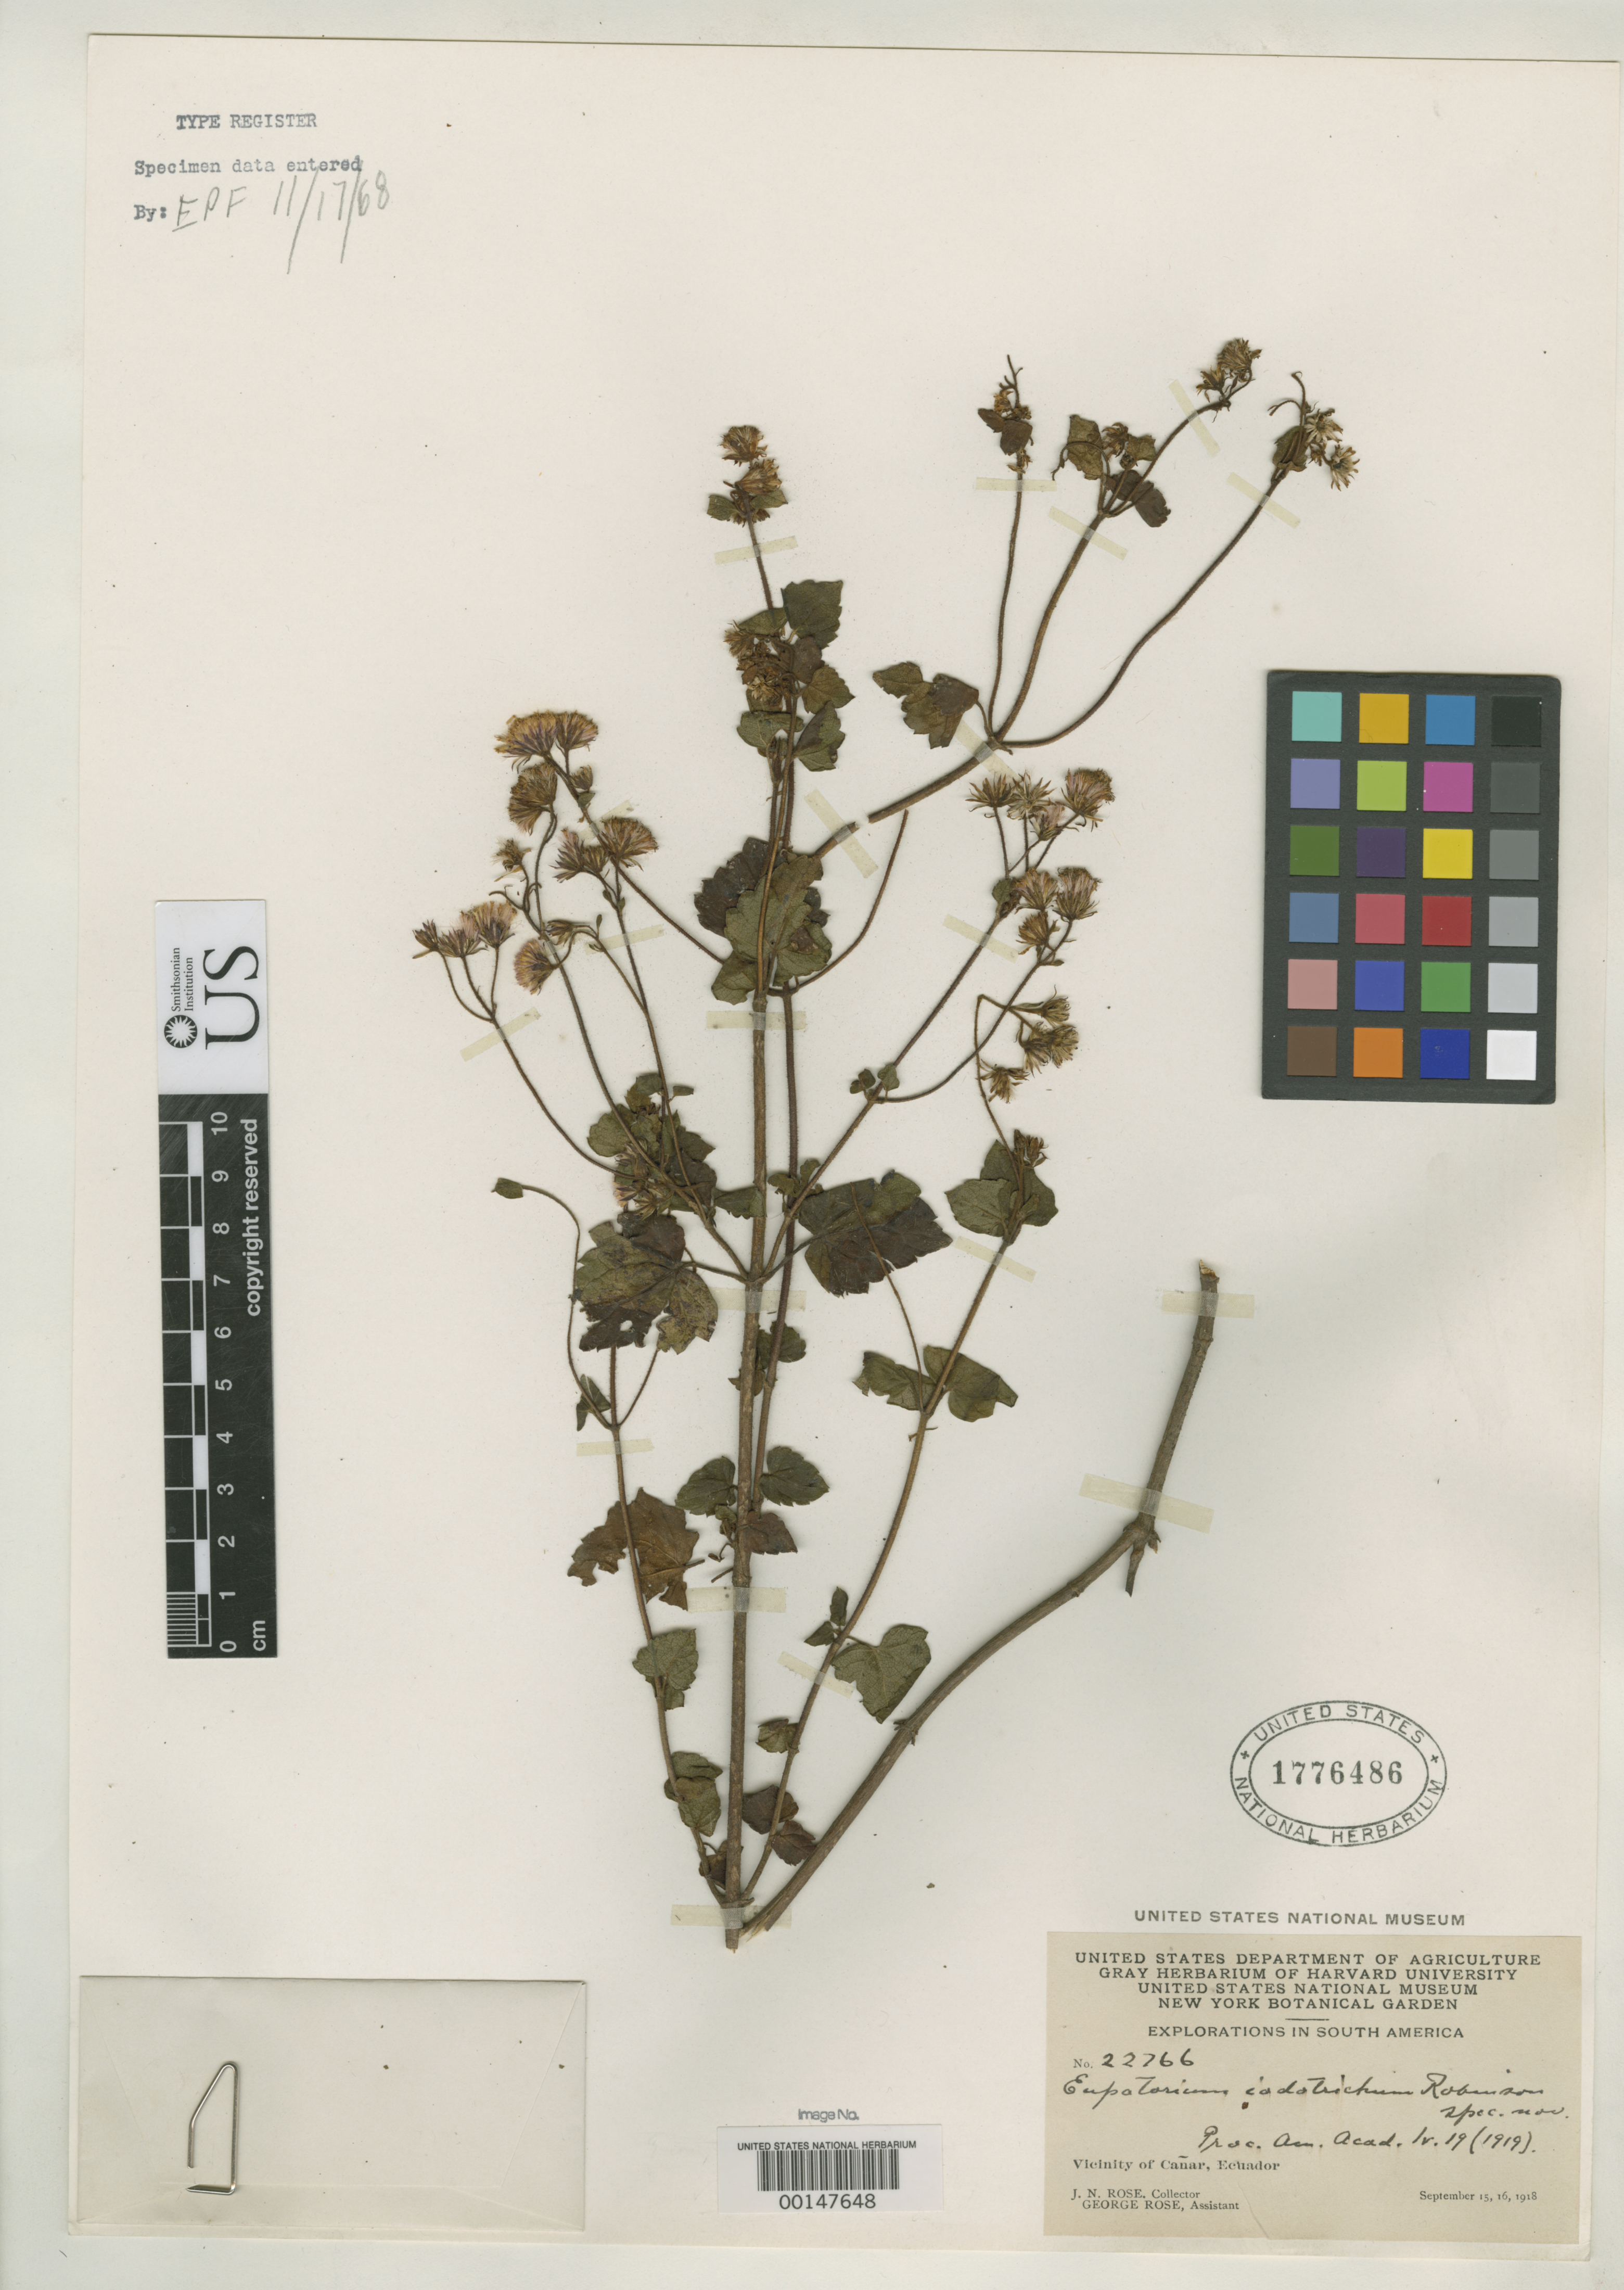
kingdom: Plantae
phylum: Tracheophyta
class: Magnoliopsida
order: Asterales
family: Asteraceae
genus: Eupatorium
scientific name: Eupatorium iodotrichum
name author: B.L. Rob.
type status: Type Collection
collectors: J. N. Rose & G. Rose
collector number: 22766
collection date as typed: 15 Sep 1918 to 16 Sep 1918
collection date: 1918-09-15/1918-09-16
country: Ecuador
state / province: Cañar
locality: Vicinity of Canar.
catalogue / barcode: US 1776486